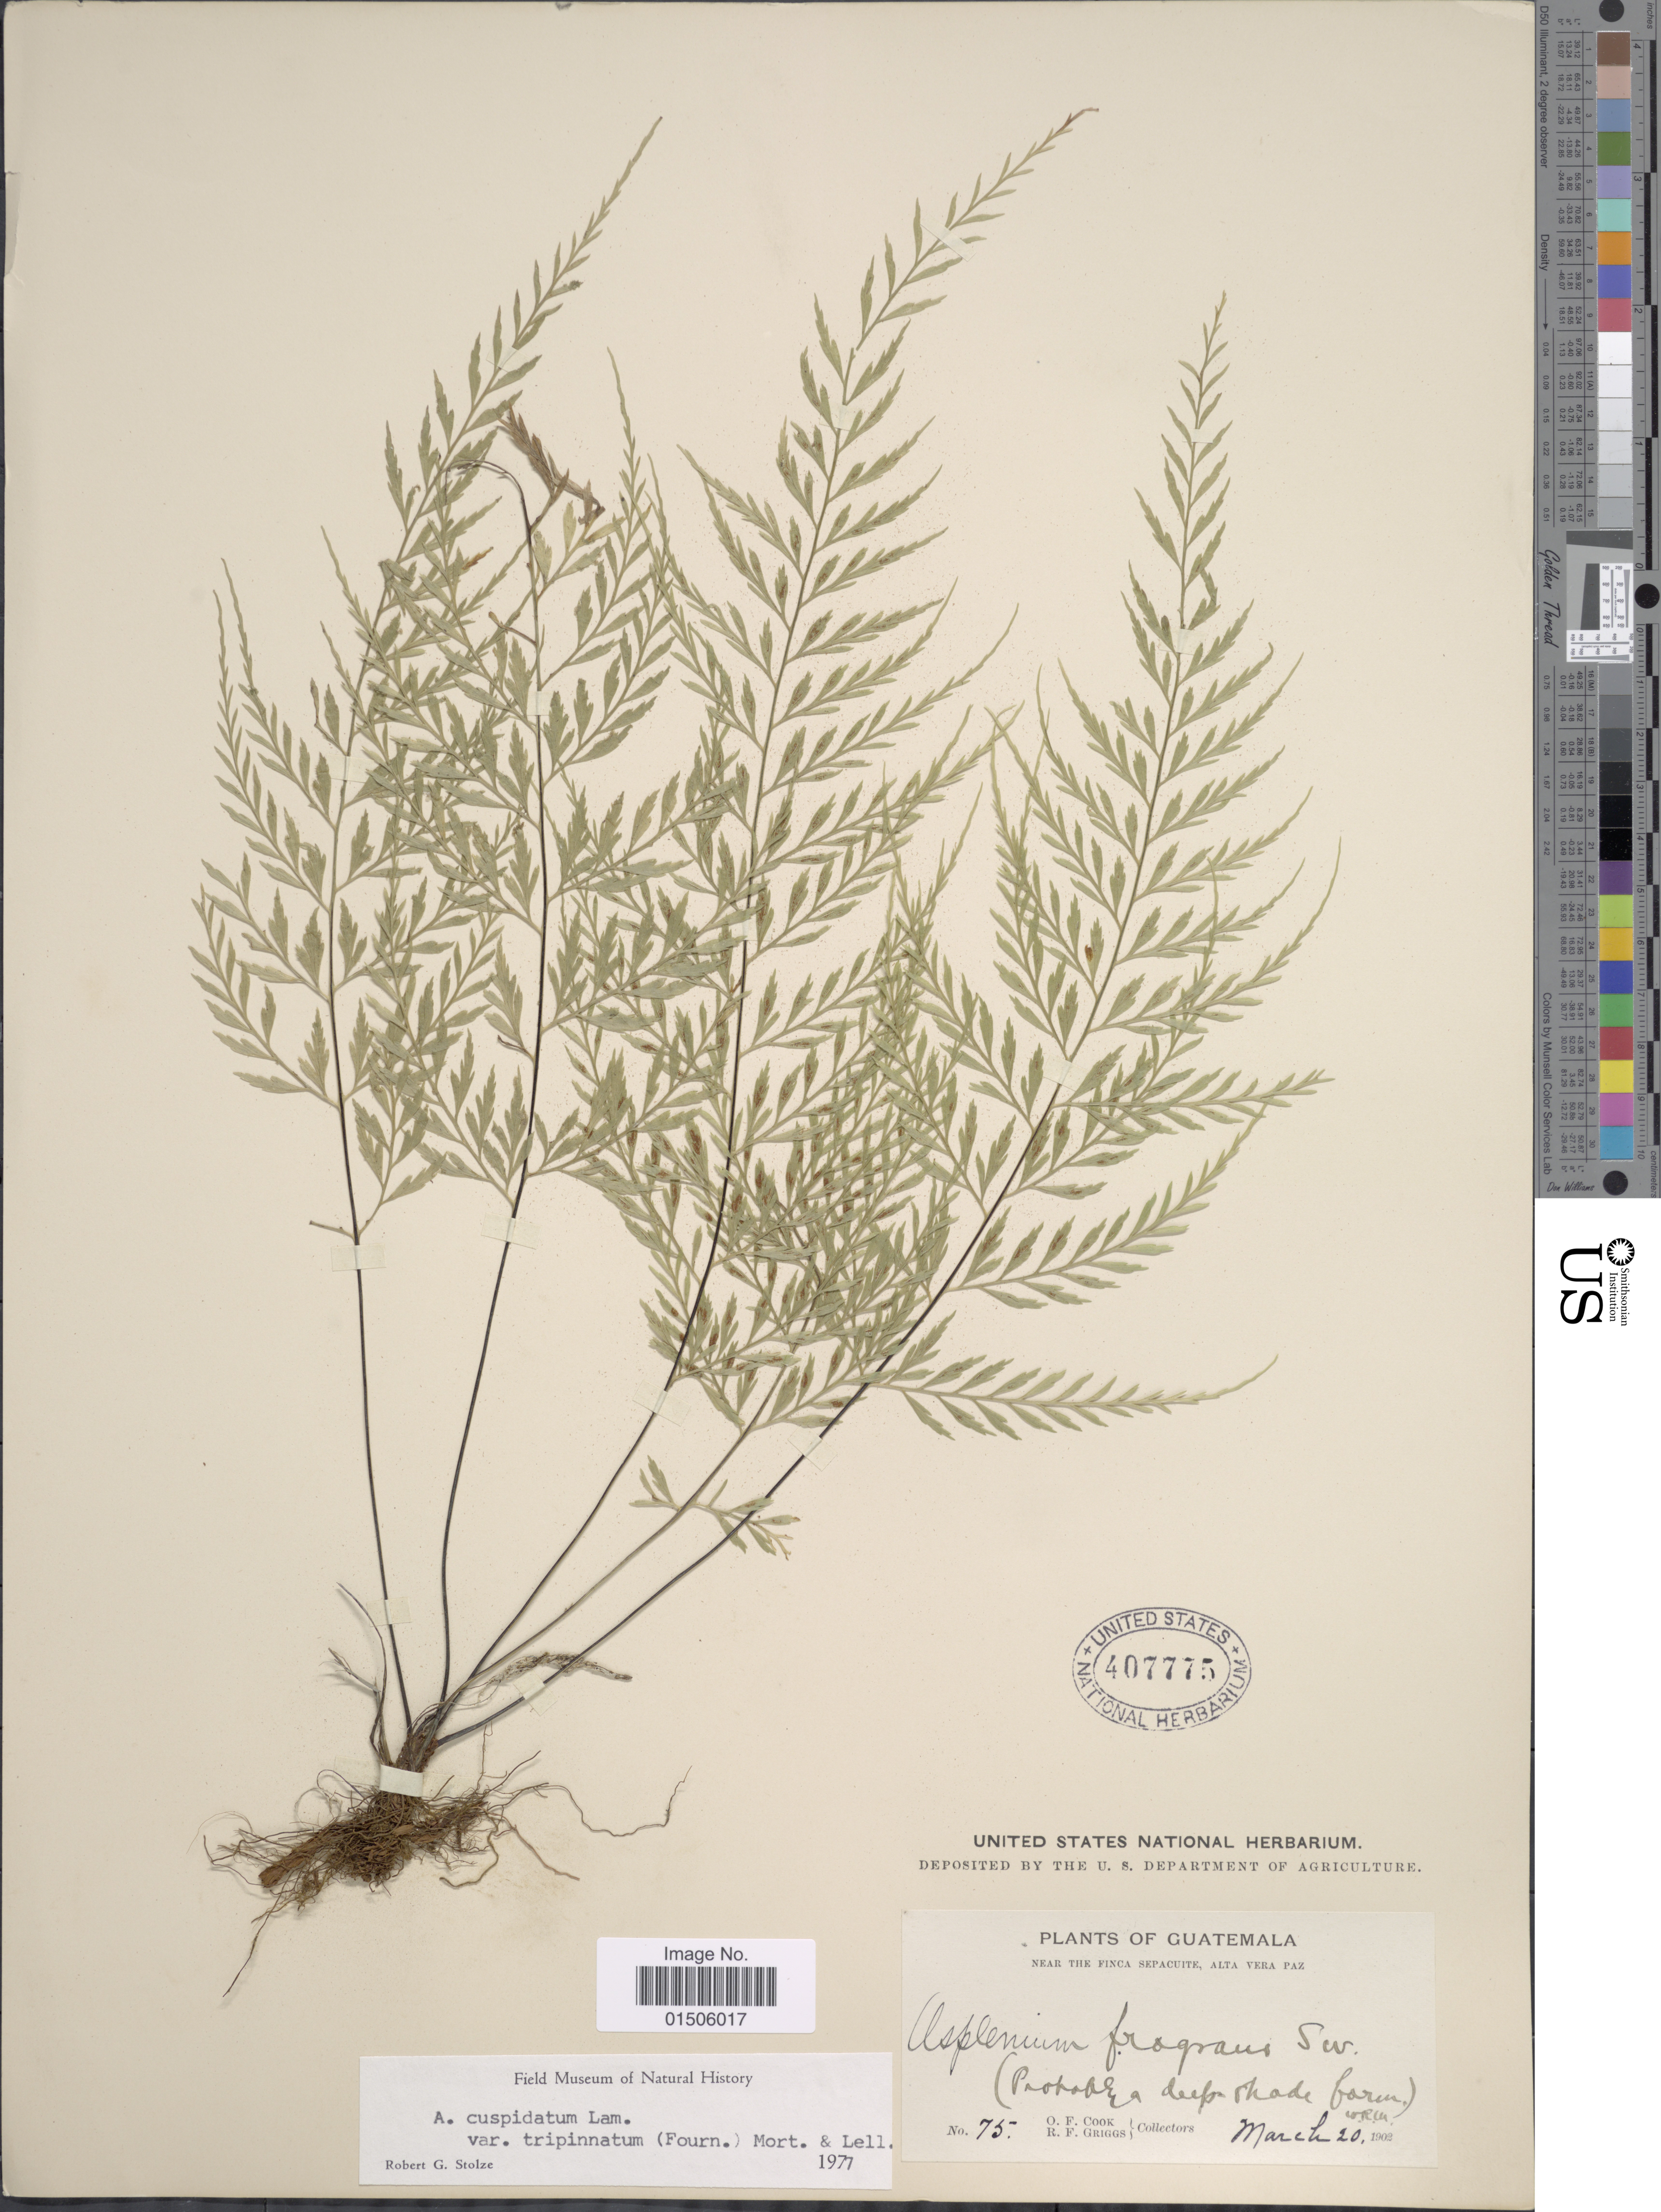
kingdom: Plantae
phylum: Tracheophyta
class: Polypodiopsida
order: Polypodiales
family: Aspleniaceae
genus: Asplenium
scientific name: Asplenium cuspidatum var. tripinnatum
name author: (E. Fourn.) C.V. Morton & Lellinger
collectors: O. F. Cook & R. F. Griggs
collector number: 75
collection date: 1902-03-20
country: Guatemala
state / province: Alta Verapaz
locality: Near the Finca Sepacuite. Alta Vera Paz.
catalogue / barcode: US 407775